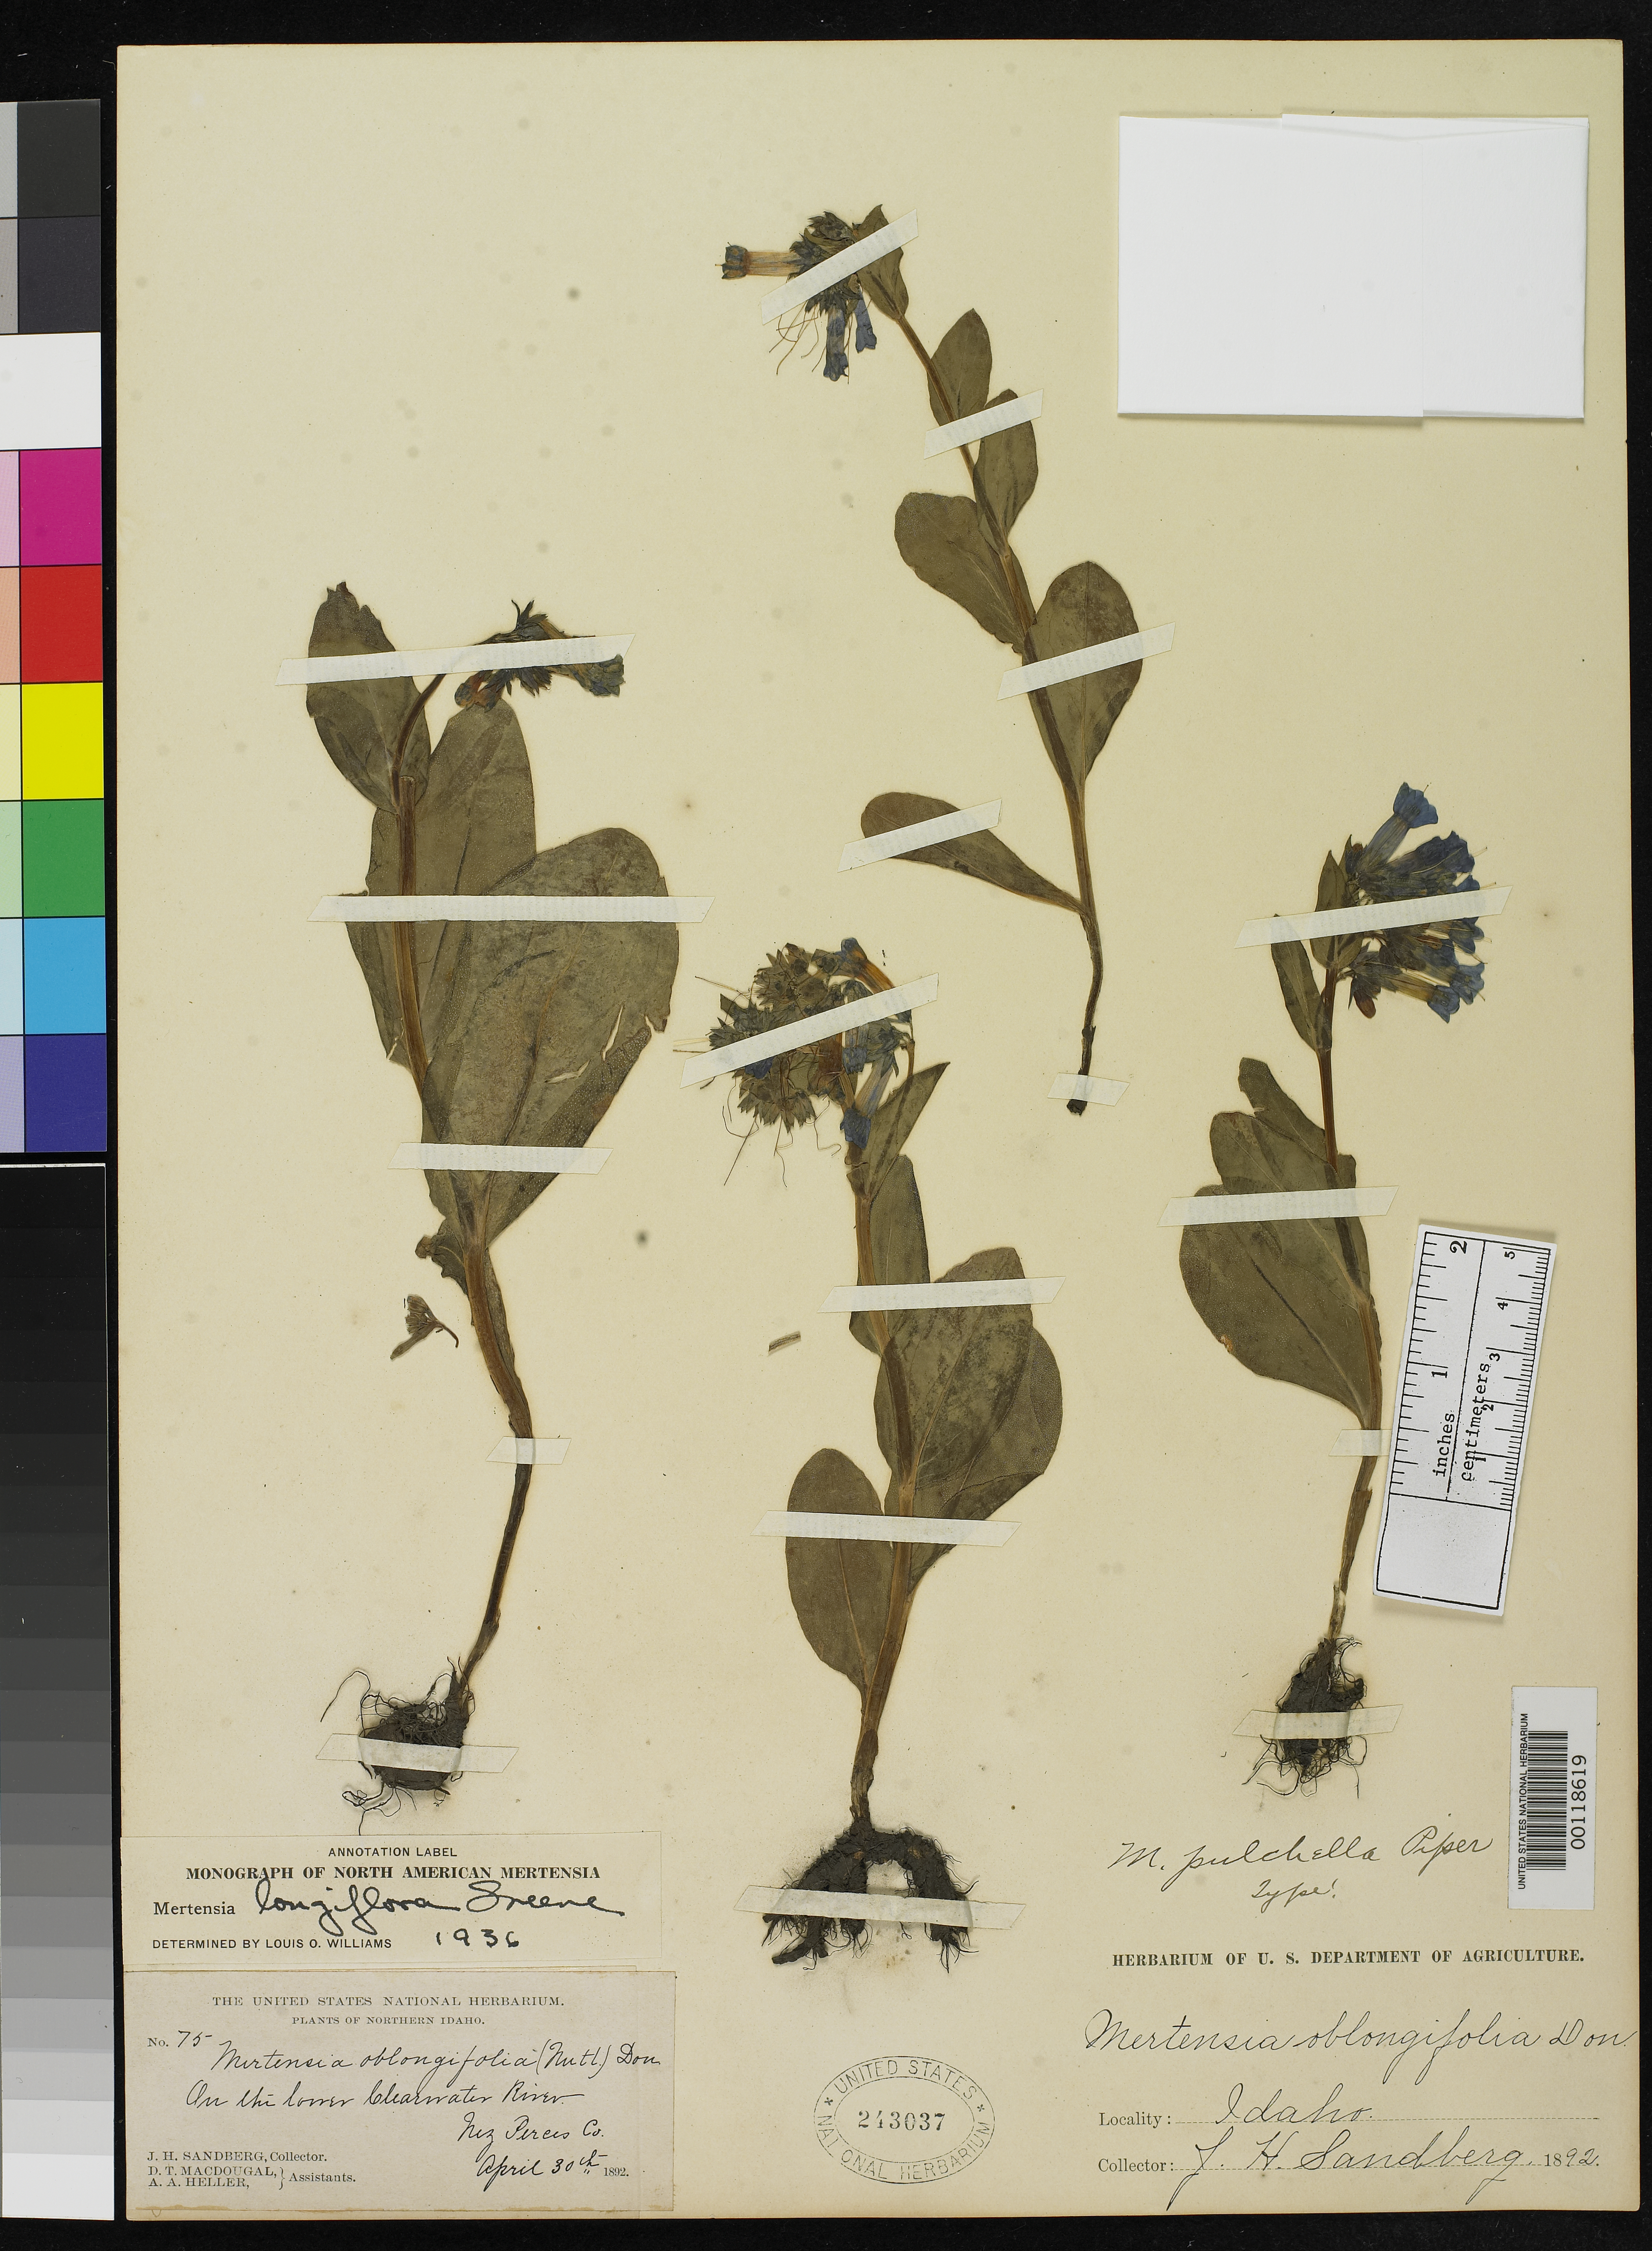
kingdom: Plantae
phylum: Tracheophyta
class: Magnoliopsida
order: Boraginales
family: Boraginaceae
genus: Mertensia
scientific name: Mertensia pulchella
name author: Piper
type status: Type Collection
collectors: J. H. Sandberg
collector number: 75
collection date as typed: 30 Apr 1892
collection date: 1892-04-30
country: United States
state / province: Idaho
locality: Lower Clearwater River.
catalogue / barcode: US 243037